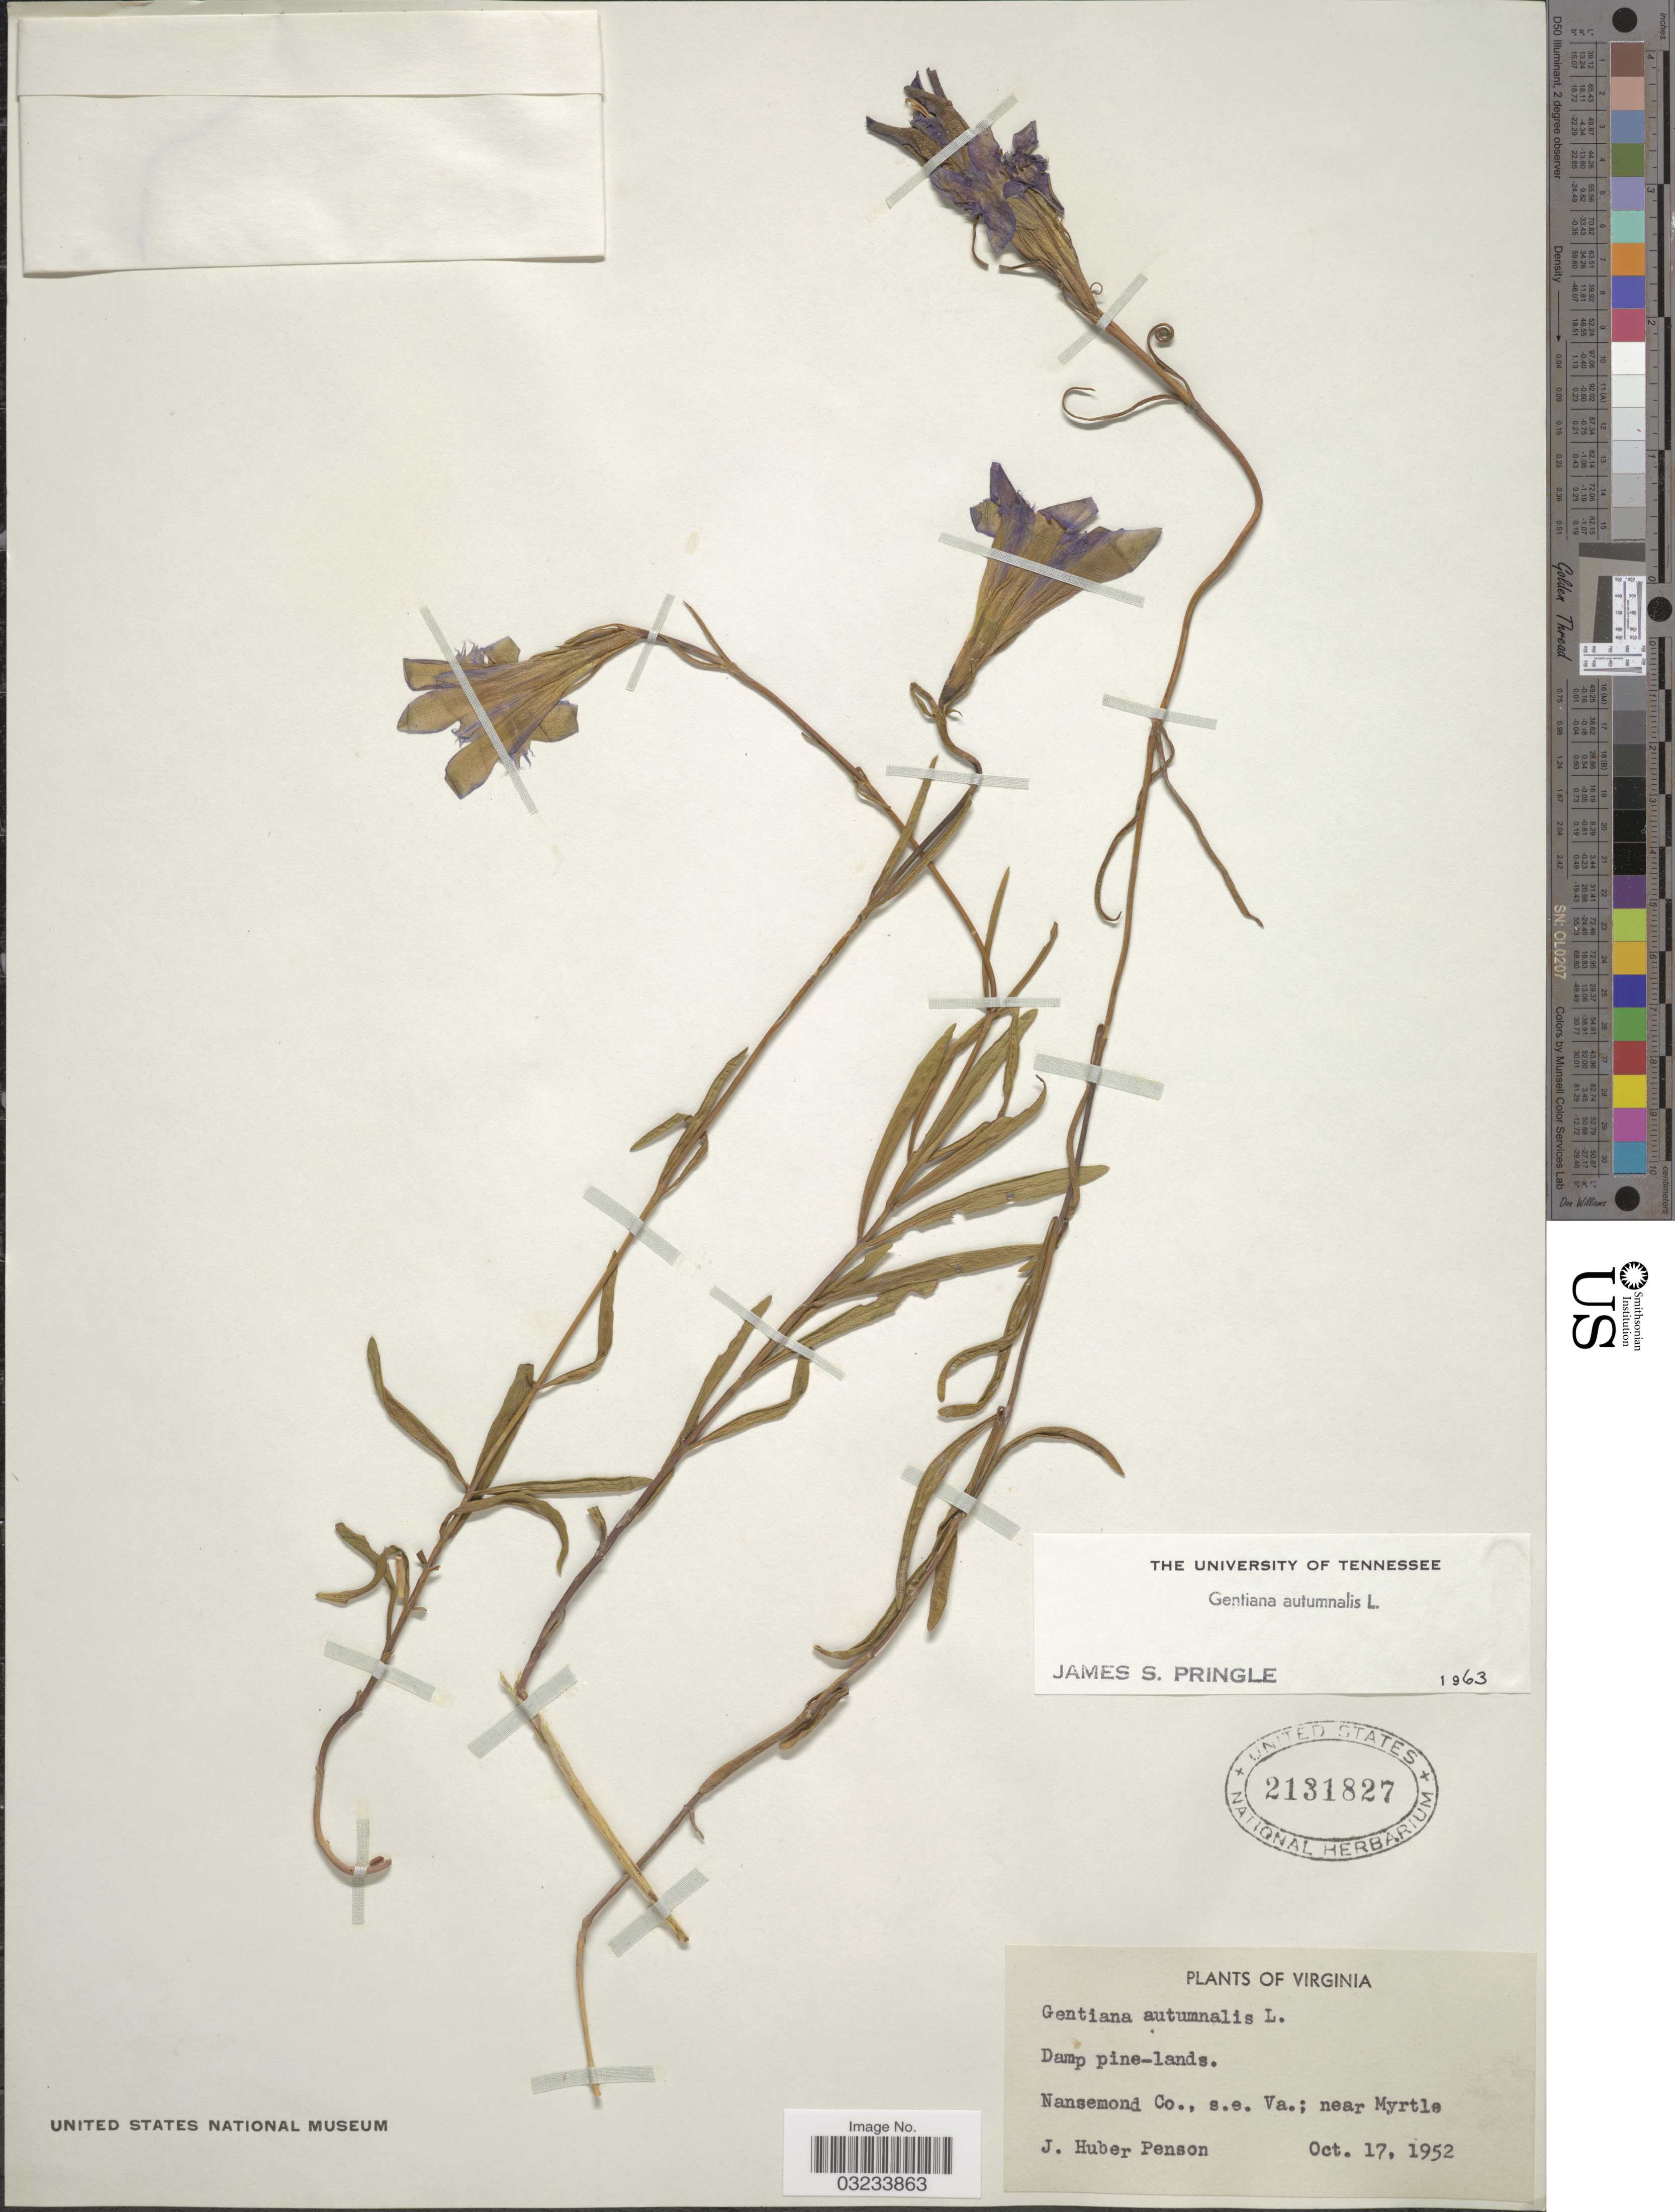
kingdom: Plantae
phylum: Tracheophyta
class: Magnoliopsida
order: Gentianales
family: Gentianaceae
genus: Gentiana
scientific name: Gentiana autumnalis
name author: L.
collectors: J. Penson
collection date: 1952-10-17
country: United States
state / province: Virginia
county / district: City of Suffolk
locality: Nansemond Co., s.e. Va.: near Myrtle.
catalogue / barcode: US 2131827